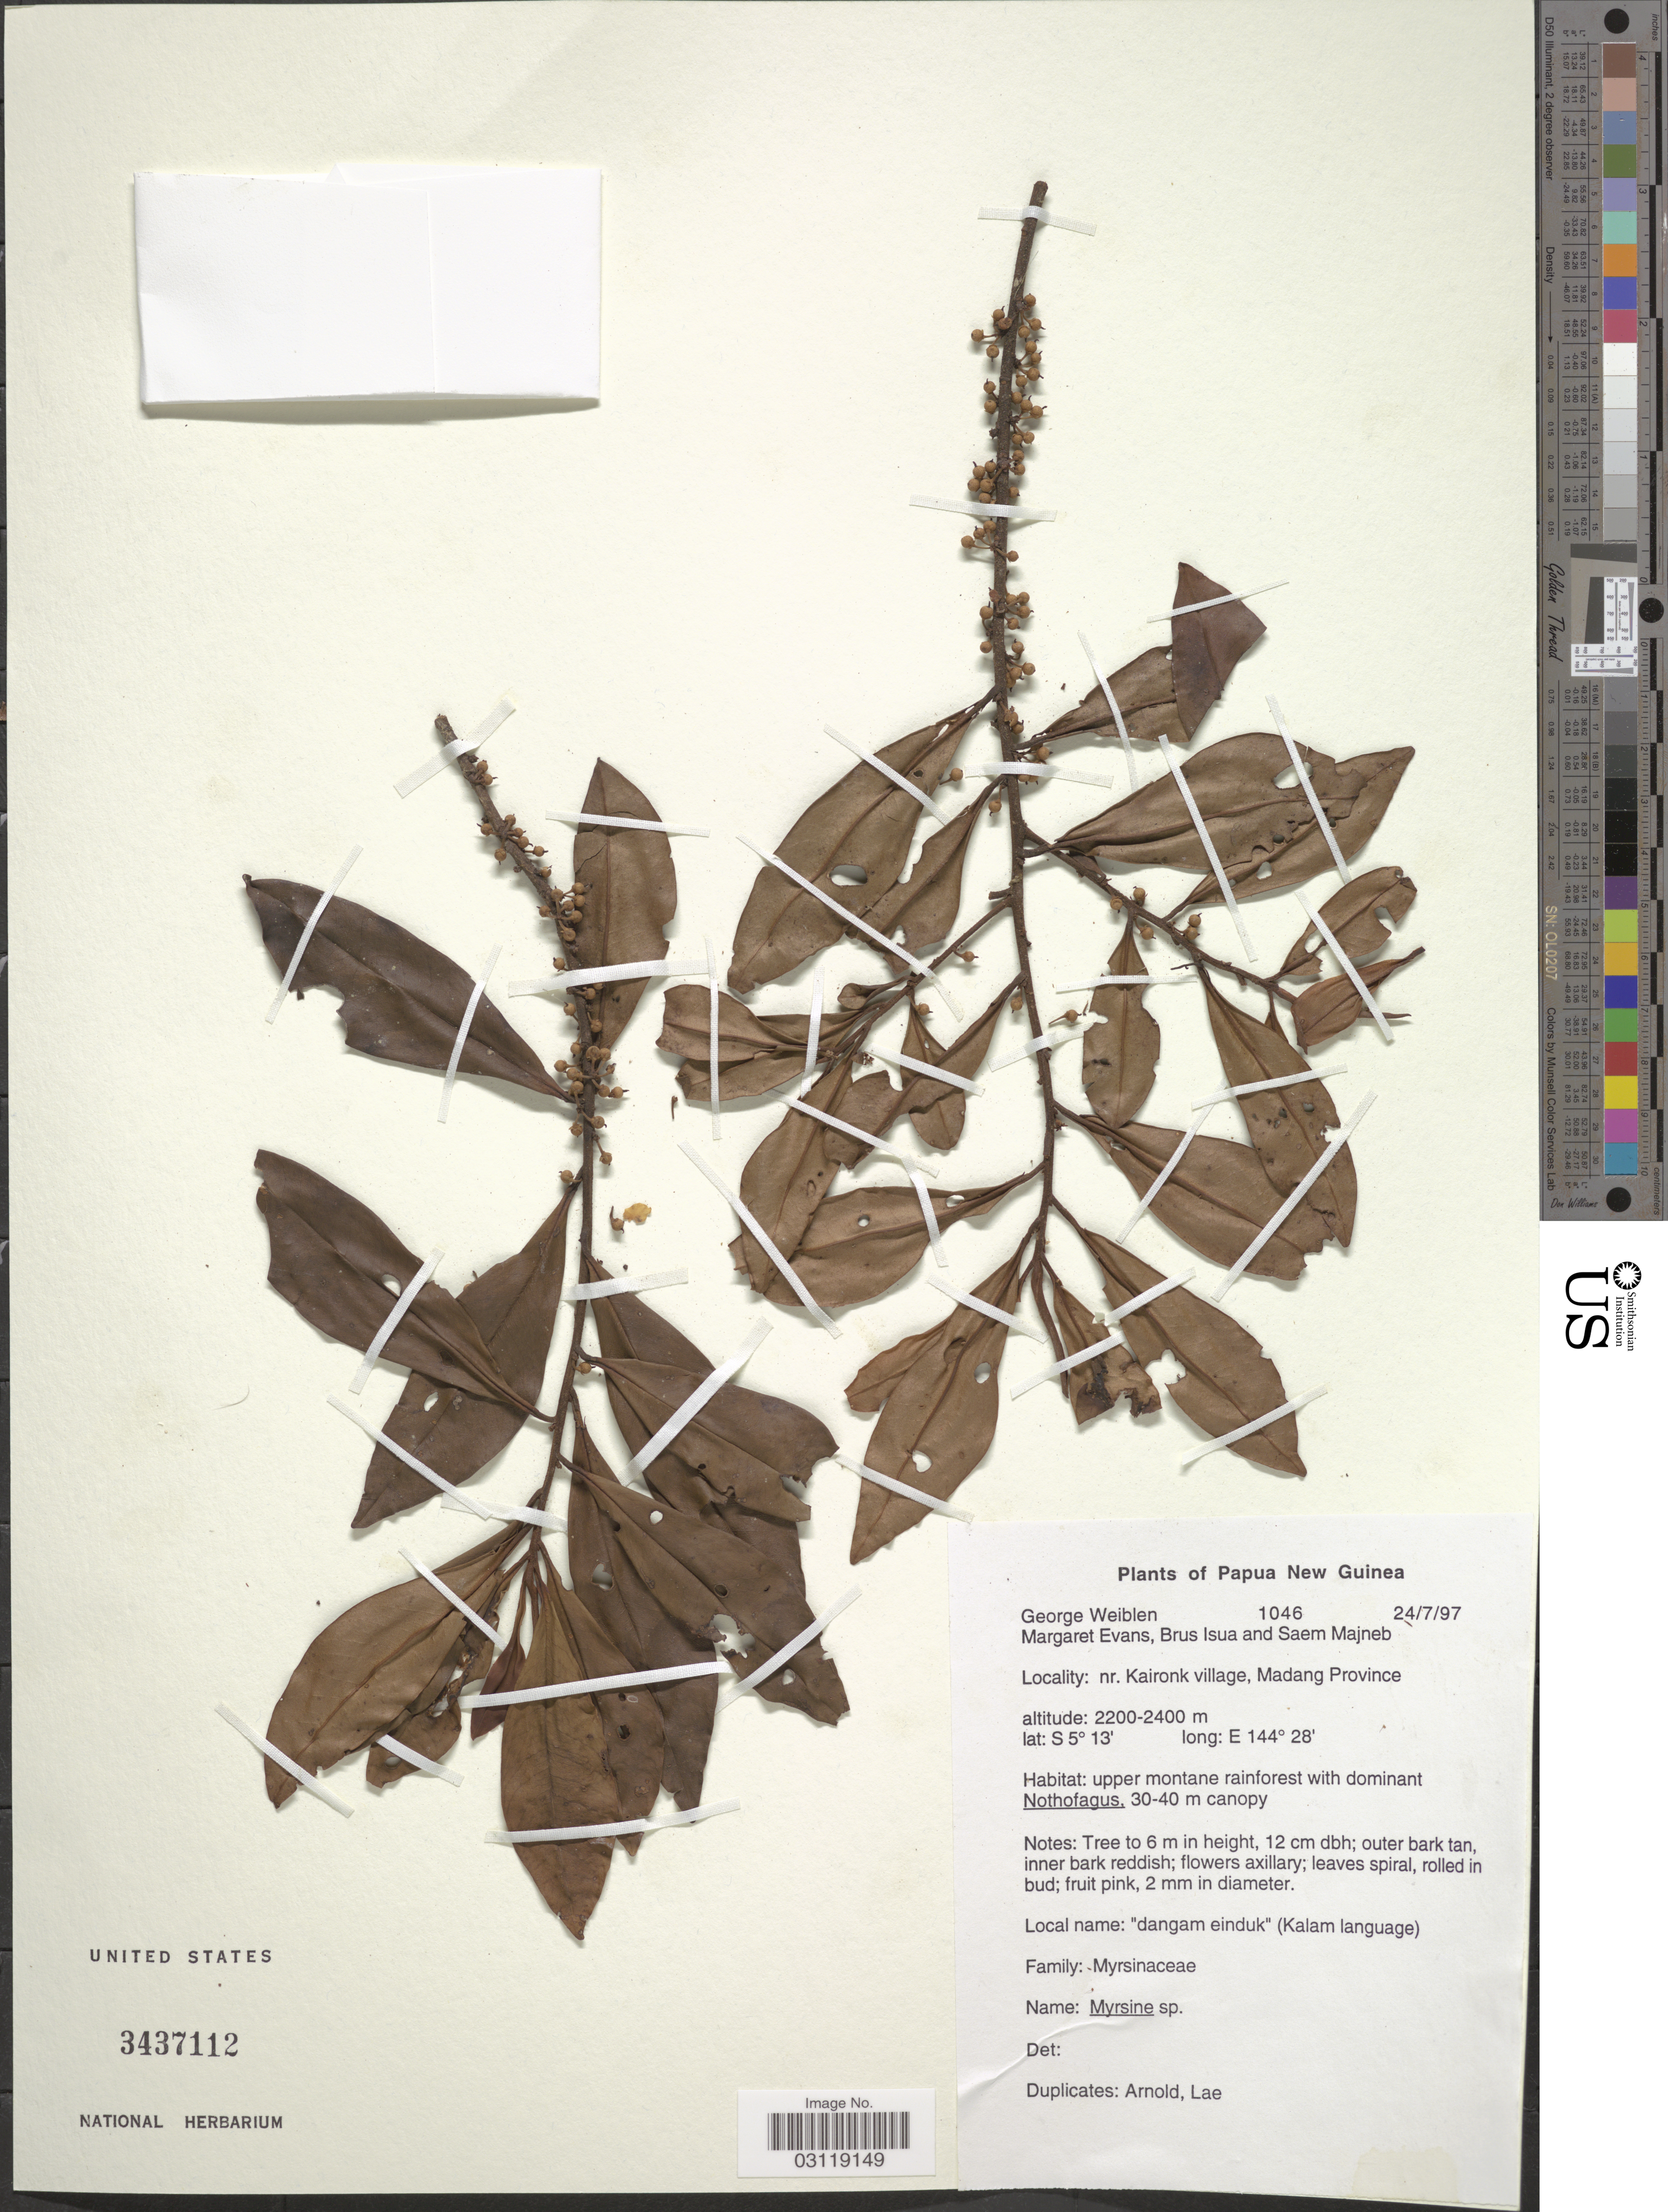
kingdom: Plantae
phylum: Tracheophyta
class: Magnoliopsida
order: Ericales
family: Primulaceae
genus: Rapanea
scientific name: Rapanea sp.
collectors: G. D. Weiblen, M. Evans, B. Isua & S. Majneb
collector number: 1046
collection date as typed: Transcribed d/m/y: 24/7/97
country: Papua New Guinea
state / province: Madang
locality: Nr. Kaironk Village.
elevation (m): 2200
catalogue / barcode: US 3437112